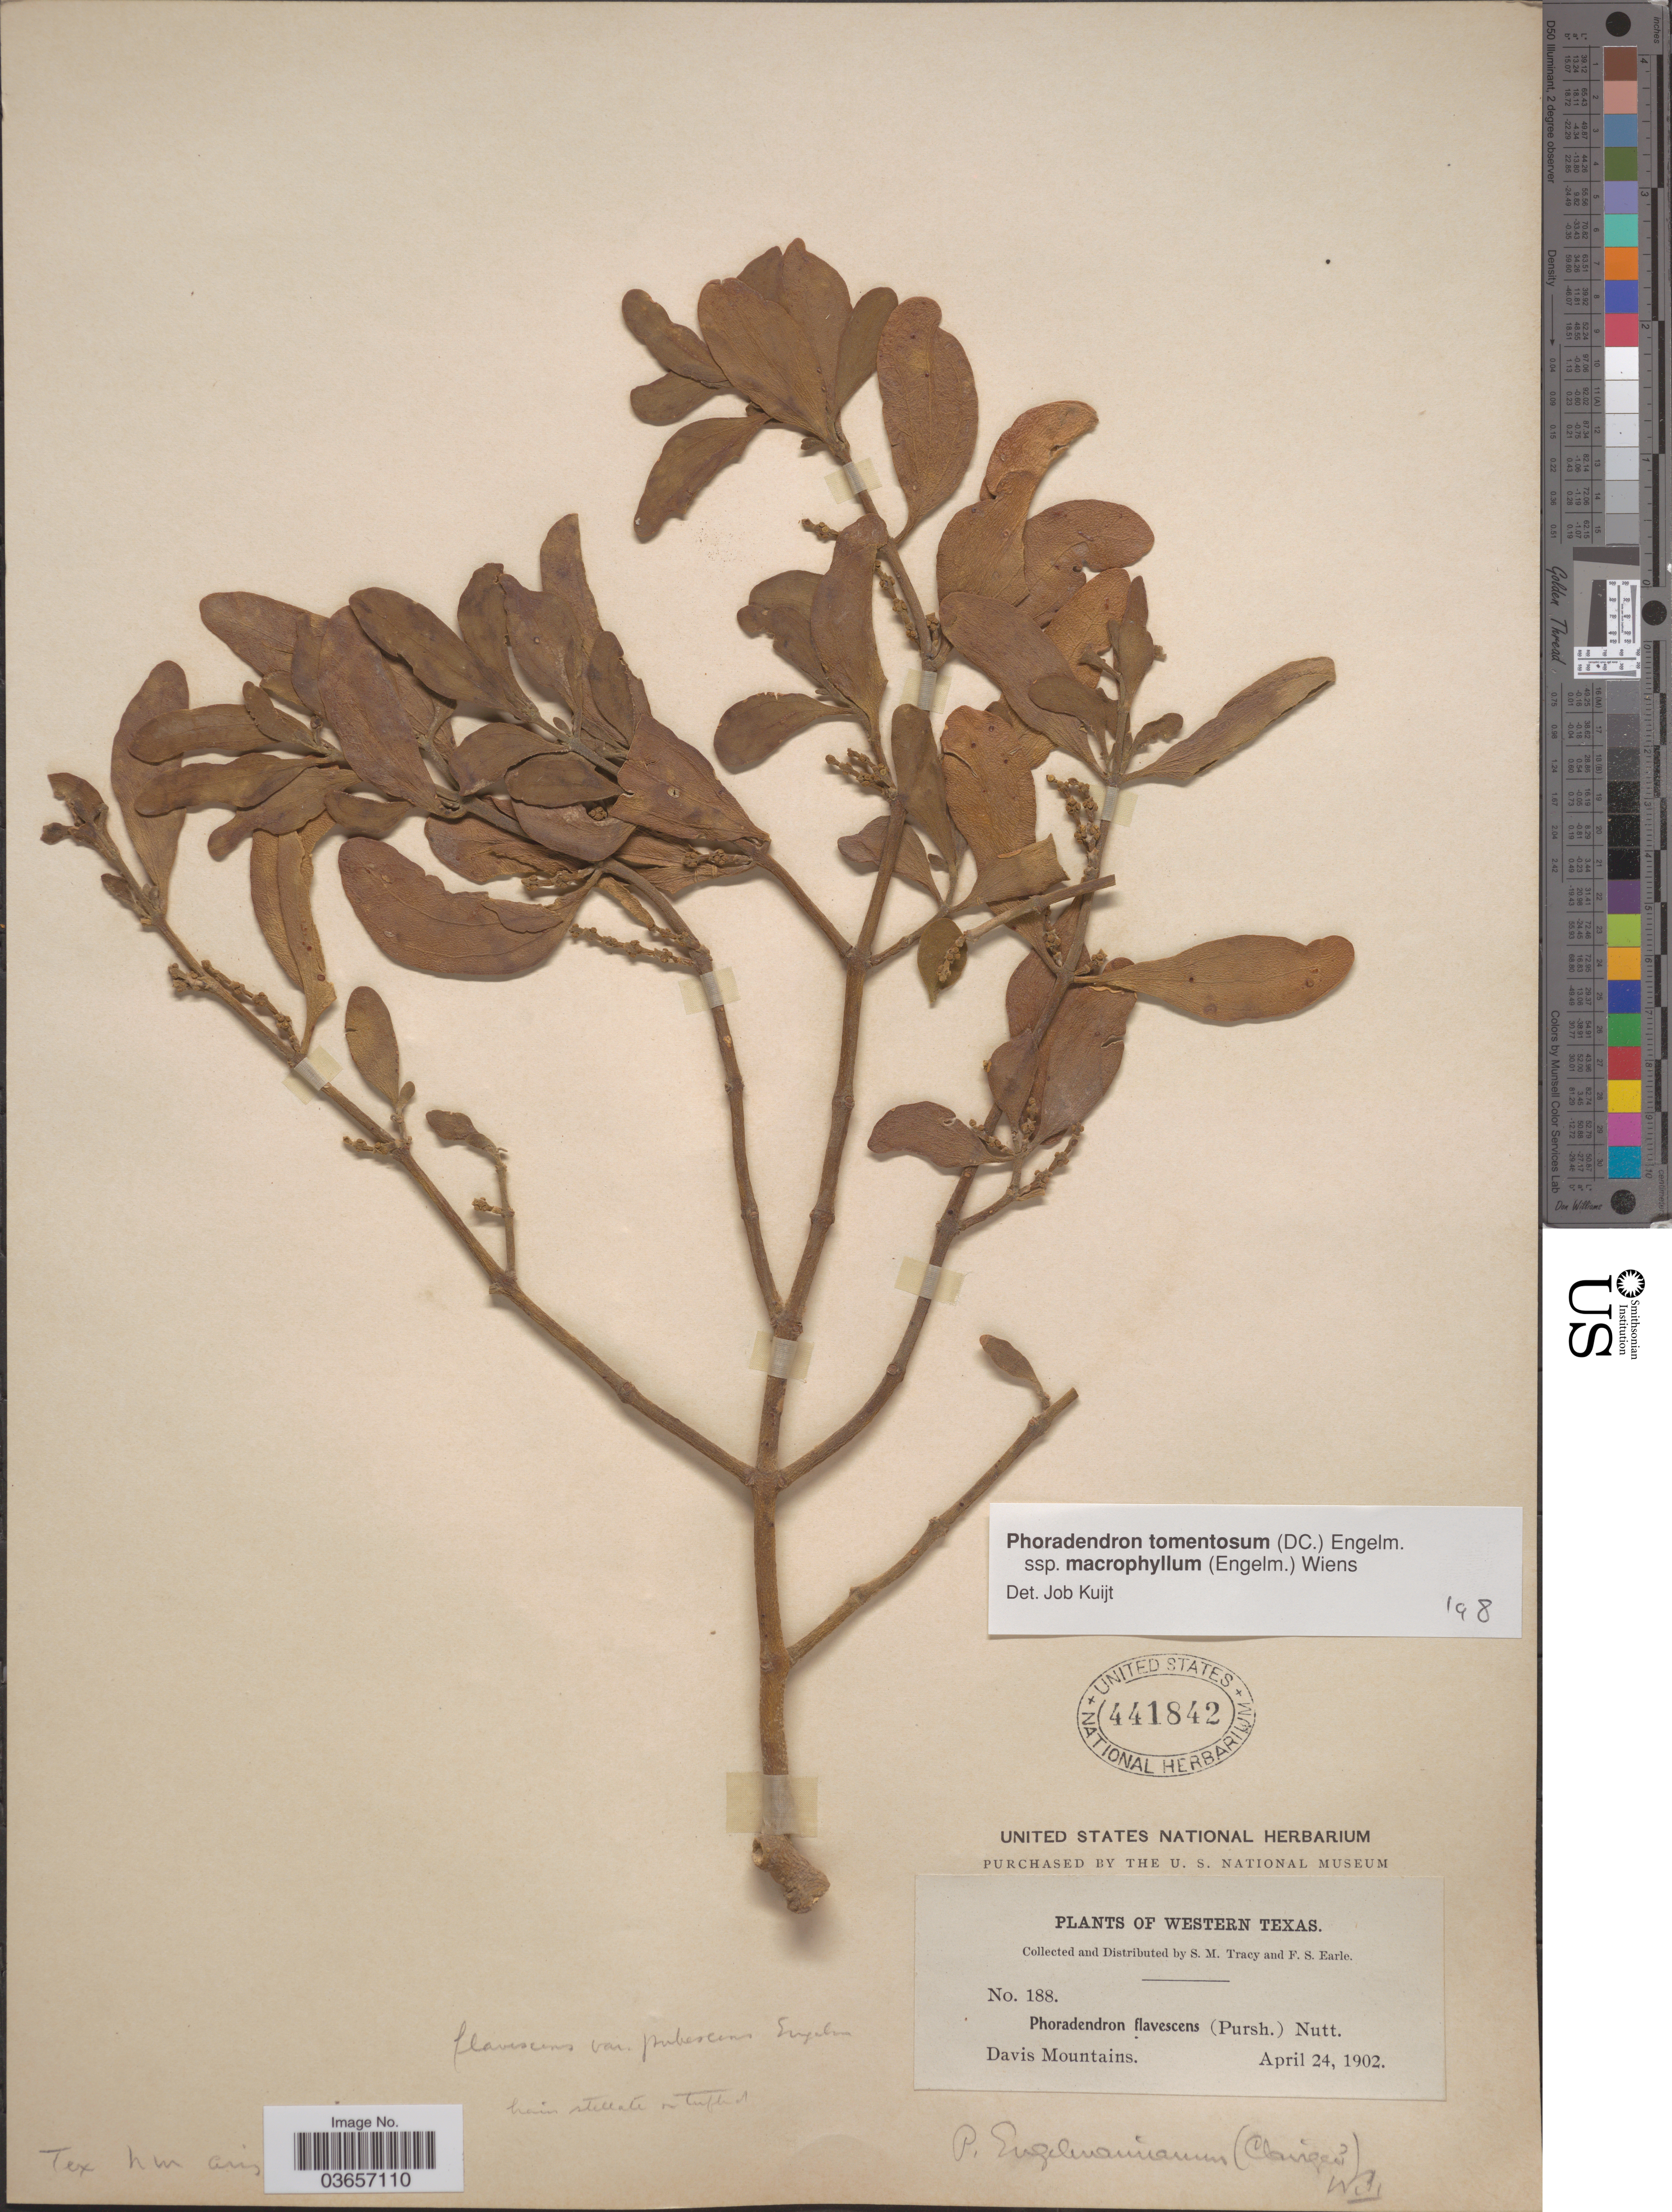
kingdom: Plantae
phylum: Tracheophyta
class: Magnoliopsida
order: Santalales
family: Viscaceae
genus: Phoradendron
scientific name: Phoradendron tomentosum var. macrophyllum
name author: (Engelm.) L.D. Benson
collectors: S. M. Tracy & F. S. Earle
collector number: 188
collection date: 1902-04-24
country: United States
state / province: Texas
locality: Western Texas. Davis Mountains.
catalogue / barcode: US 441842